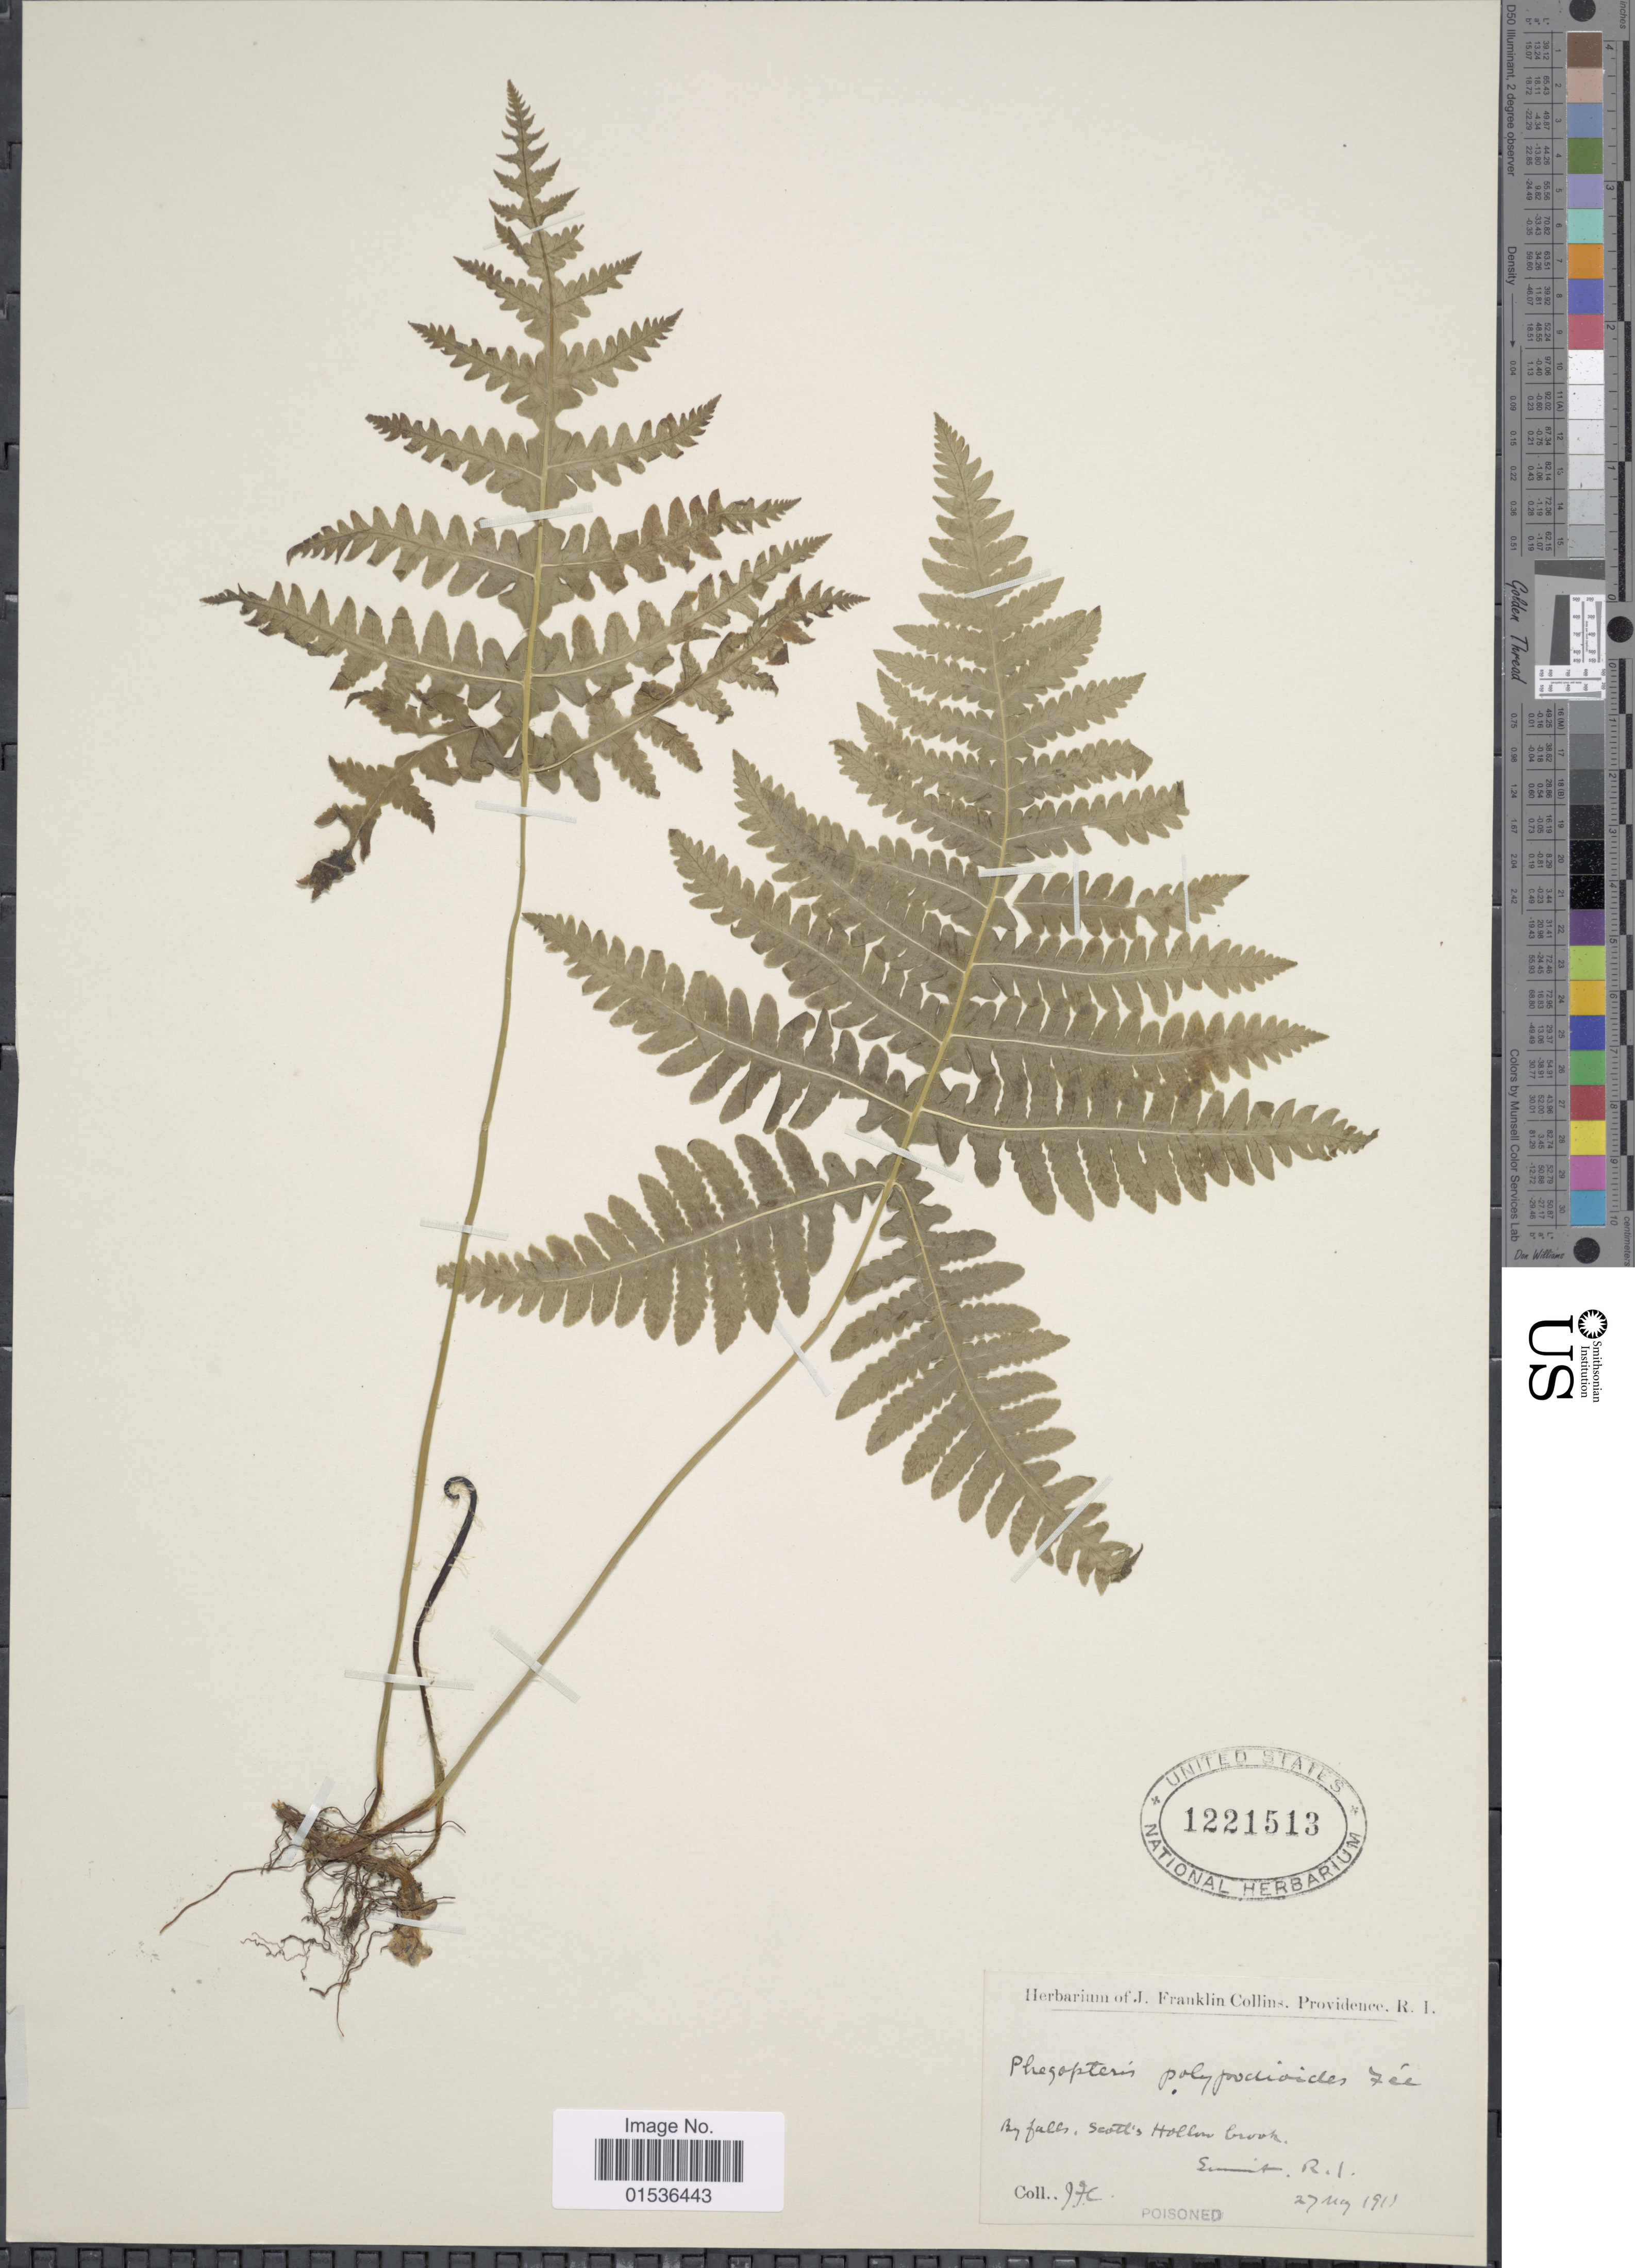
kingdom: Plantae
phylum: Tracheophyta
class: Polypodiopsida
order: Polypodiales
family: Thelypteridaceae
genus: Phegopteris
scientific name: Phegopteris hexagonoptera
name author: (Michx.) Fée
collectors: J. Collins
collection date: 1915-08-27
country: United States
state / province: Rhode Island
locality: By Falls, Scott's Hollow brook, R. I.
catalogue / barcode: US 1221513